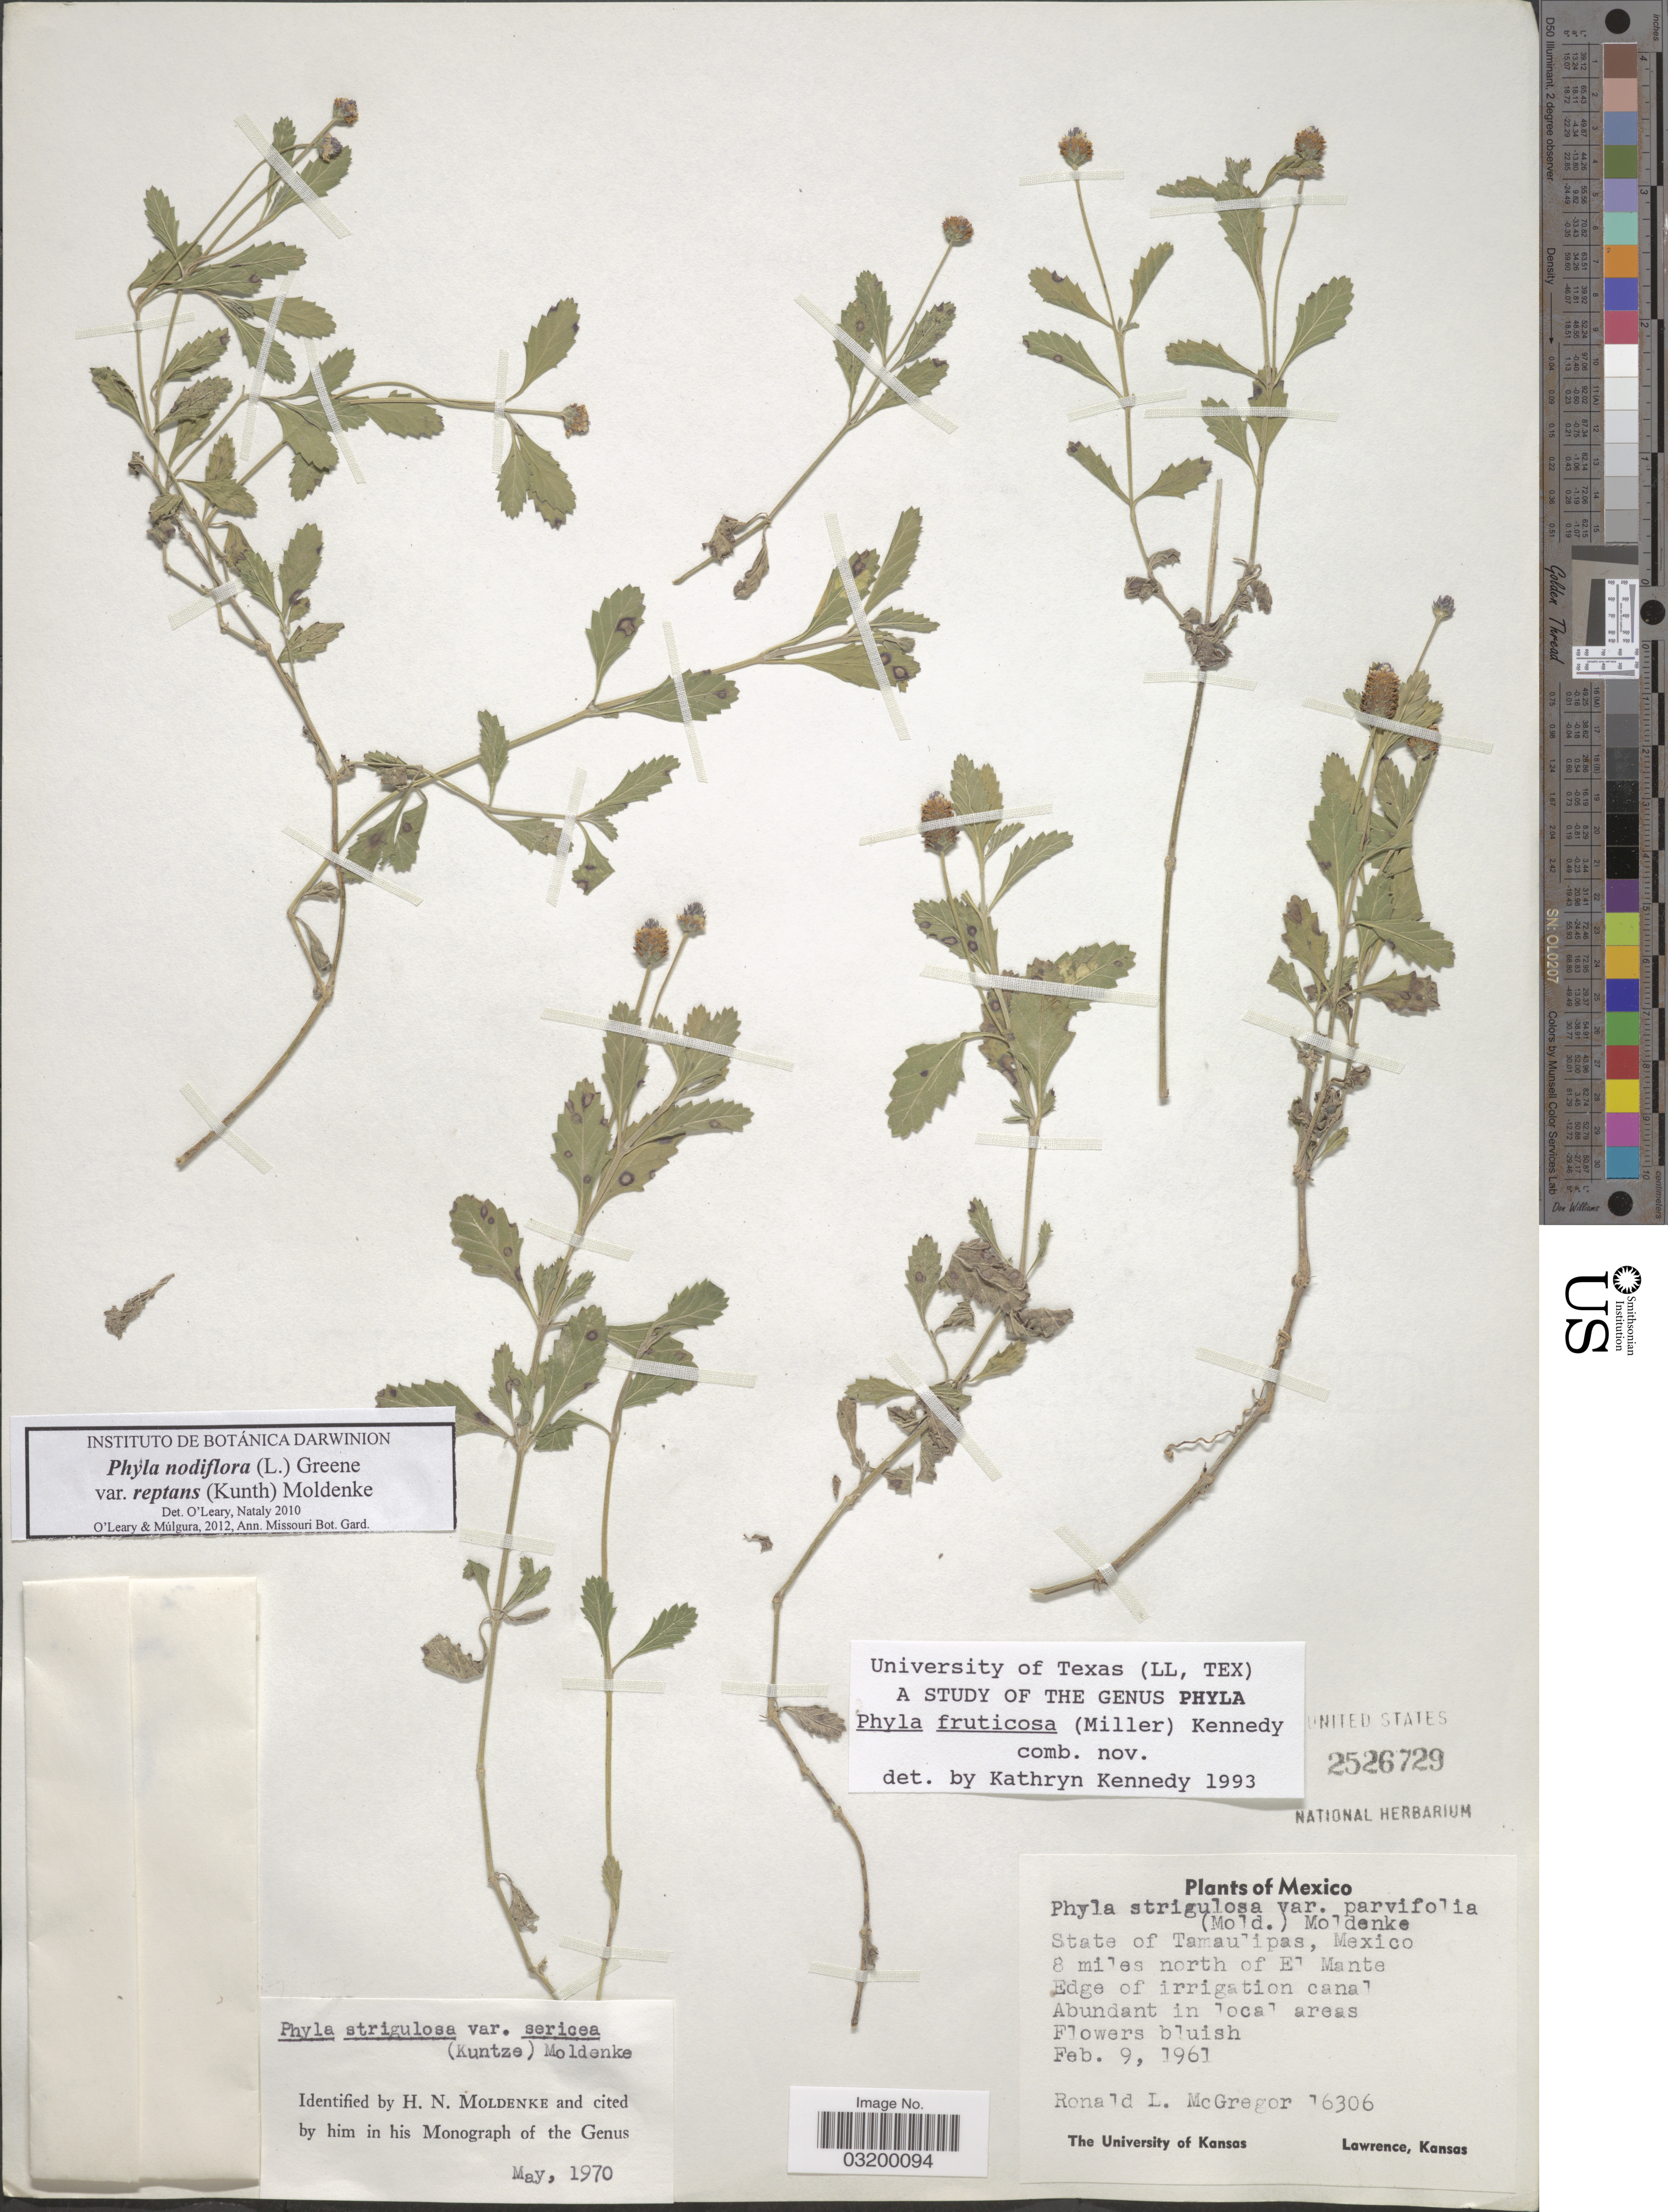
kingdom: Plantae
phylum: Tracheophyta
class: Magnoliopsida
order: Lamiales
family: Verbenaceae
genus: Phyla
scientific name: Phyla nodiflora var. reptans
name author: (Kunth) Moldenke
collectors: R. McGregor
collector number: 16306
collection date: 1961-02-09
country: Mexico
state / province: Tamaulipas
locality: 8 miles north of El Mante.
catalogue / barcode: US 2526729